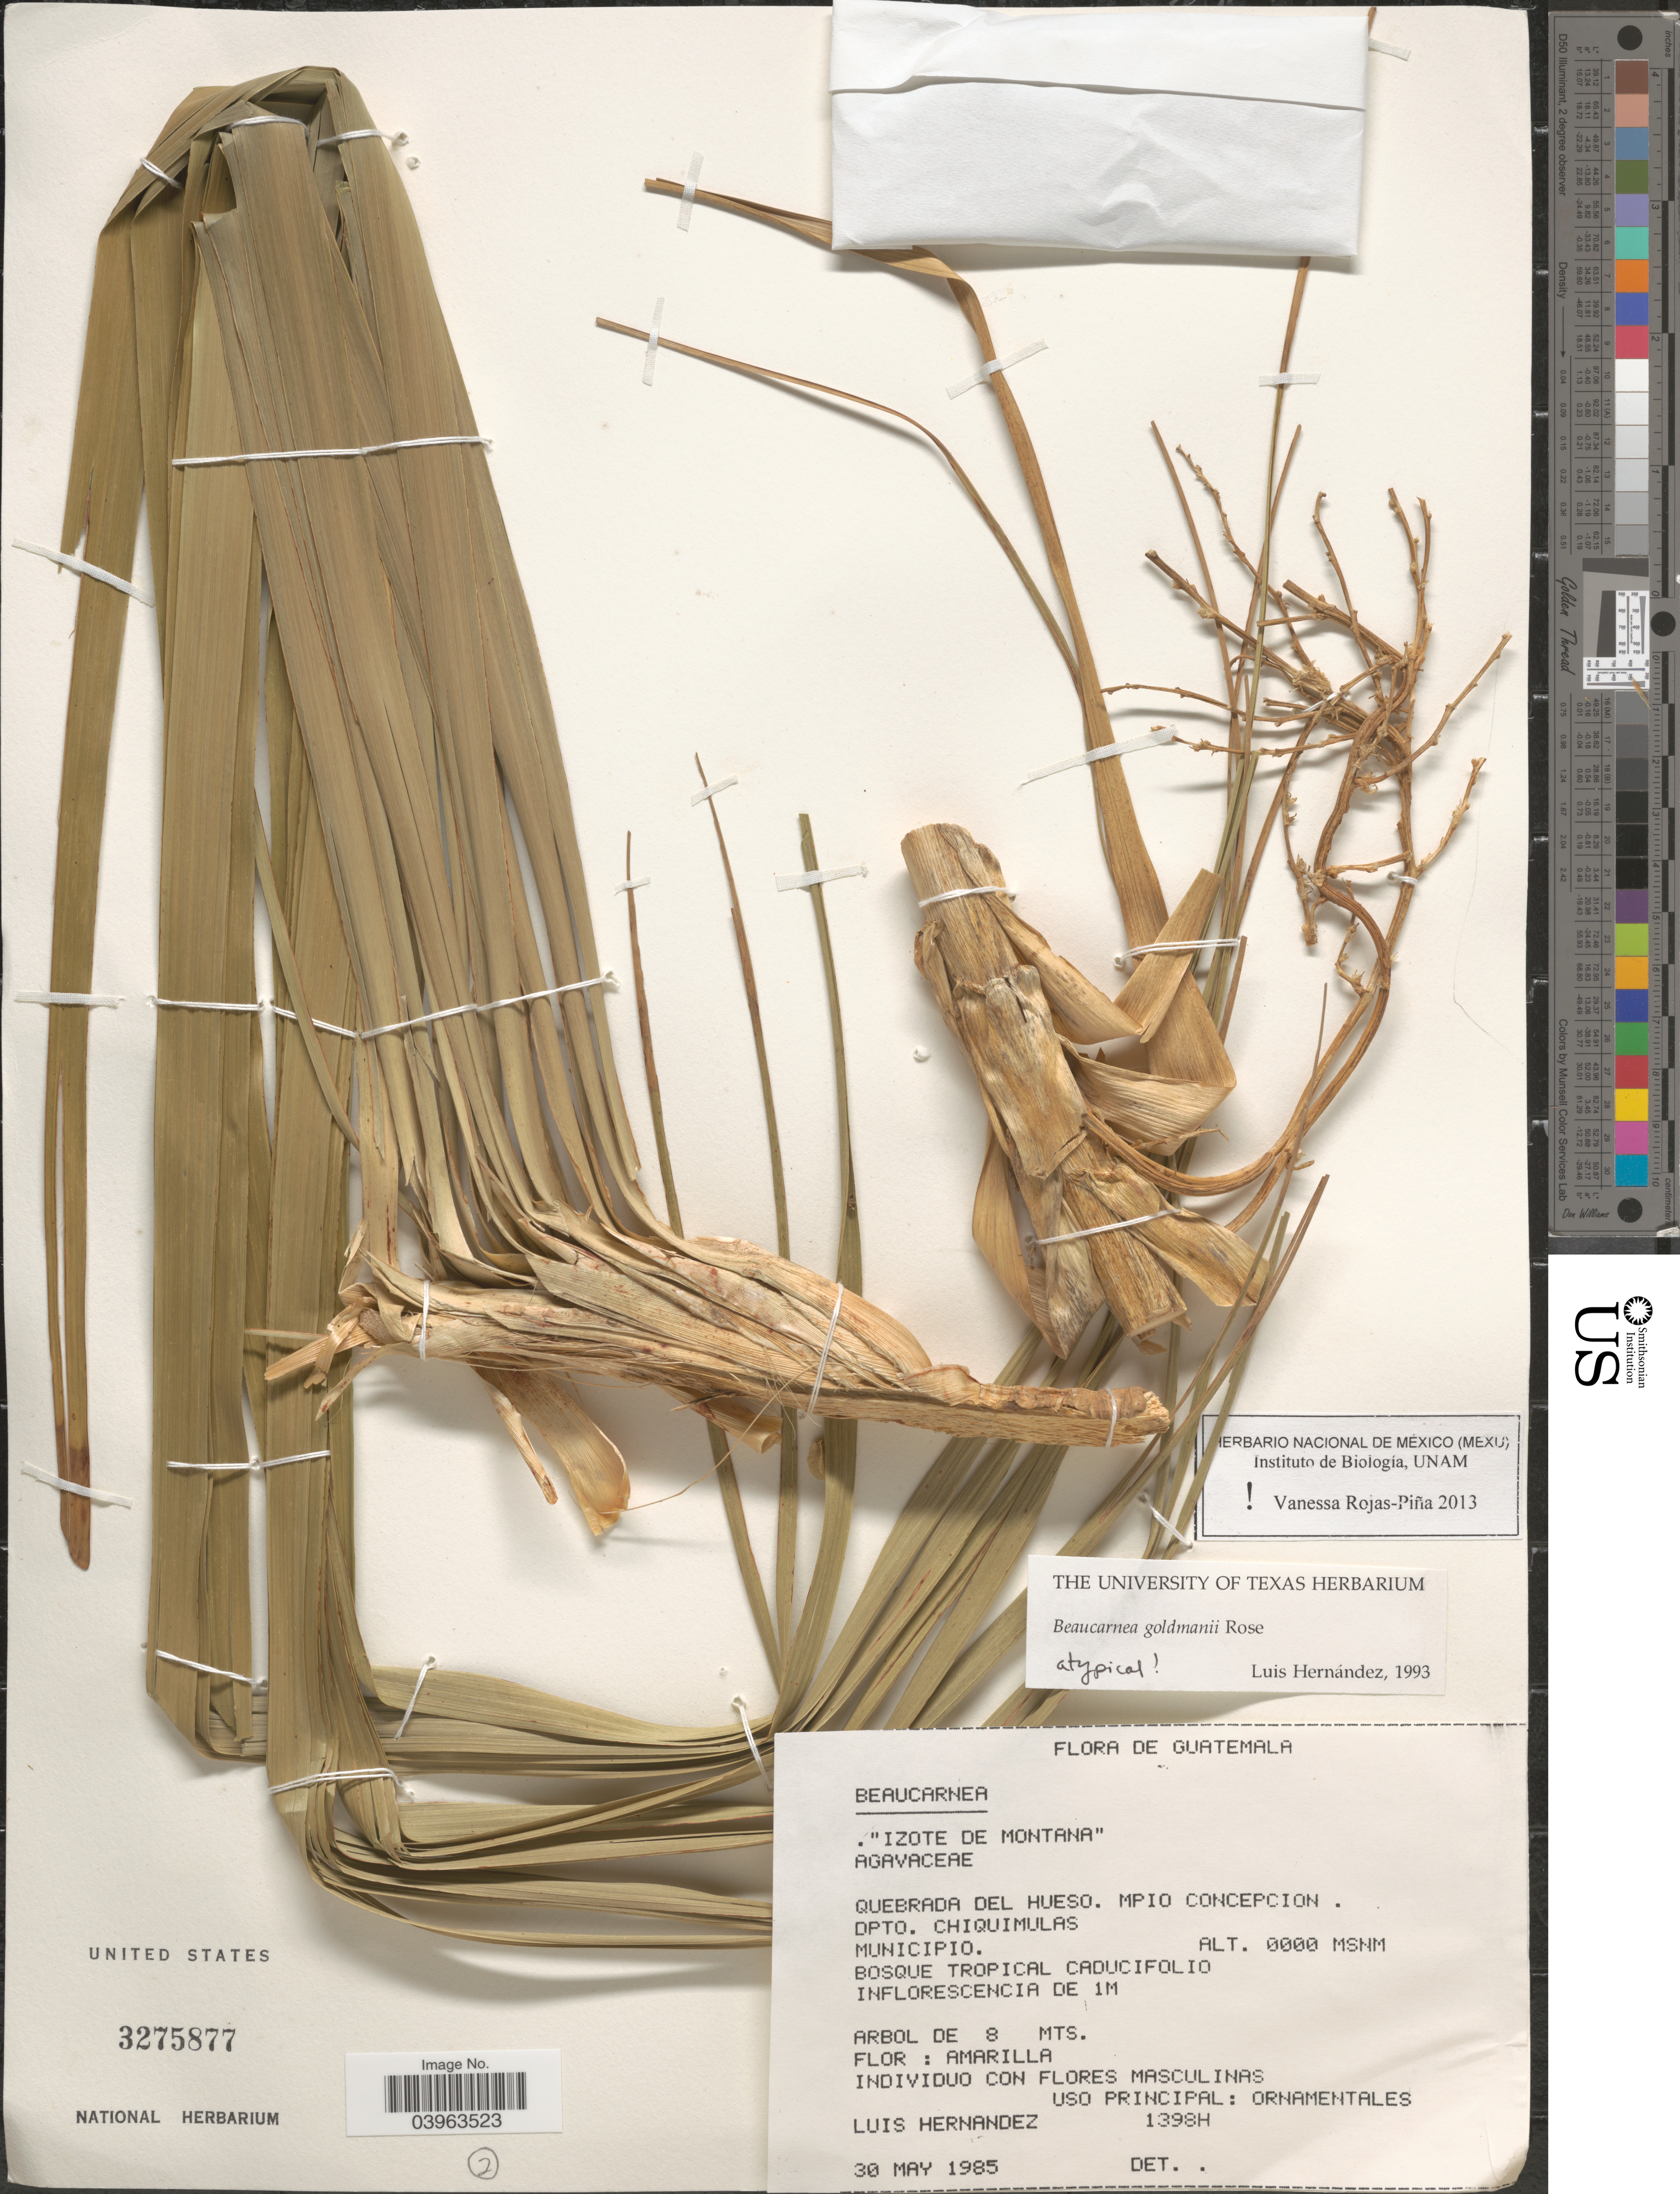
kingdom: Plantae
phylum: Tracheophyta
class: Liliopsida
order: Asparagales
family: Asparagaceae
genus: Beaucarnea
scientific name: Beaucarnea goldmanii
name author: Rose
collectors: L. Hernández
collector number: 1398H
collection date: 1985-05-30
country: Guatemala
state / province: Chiquimula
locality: Quebrada del Hueso. Mpio Concepcion. Dpto. Chiquimulas. Municipio.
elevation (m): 0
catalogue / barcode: US 3275877